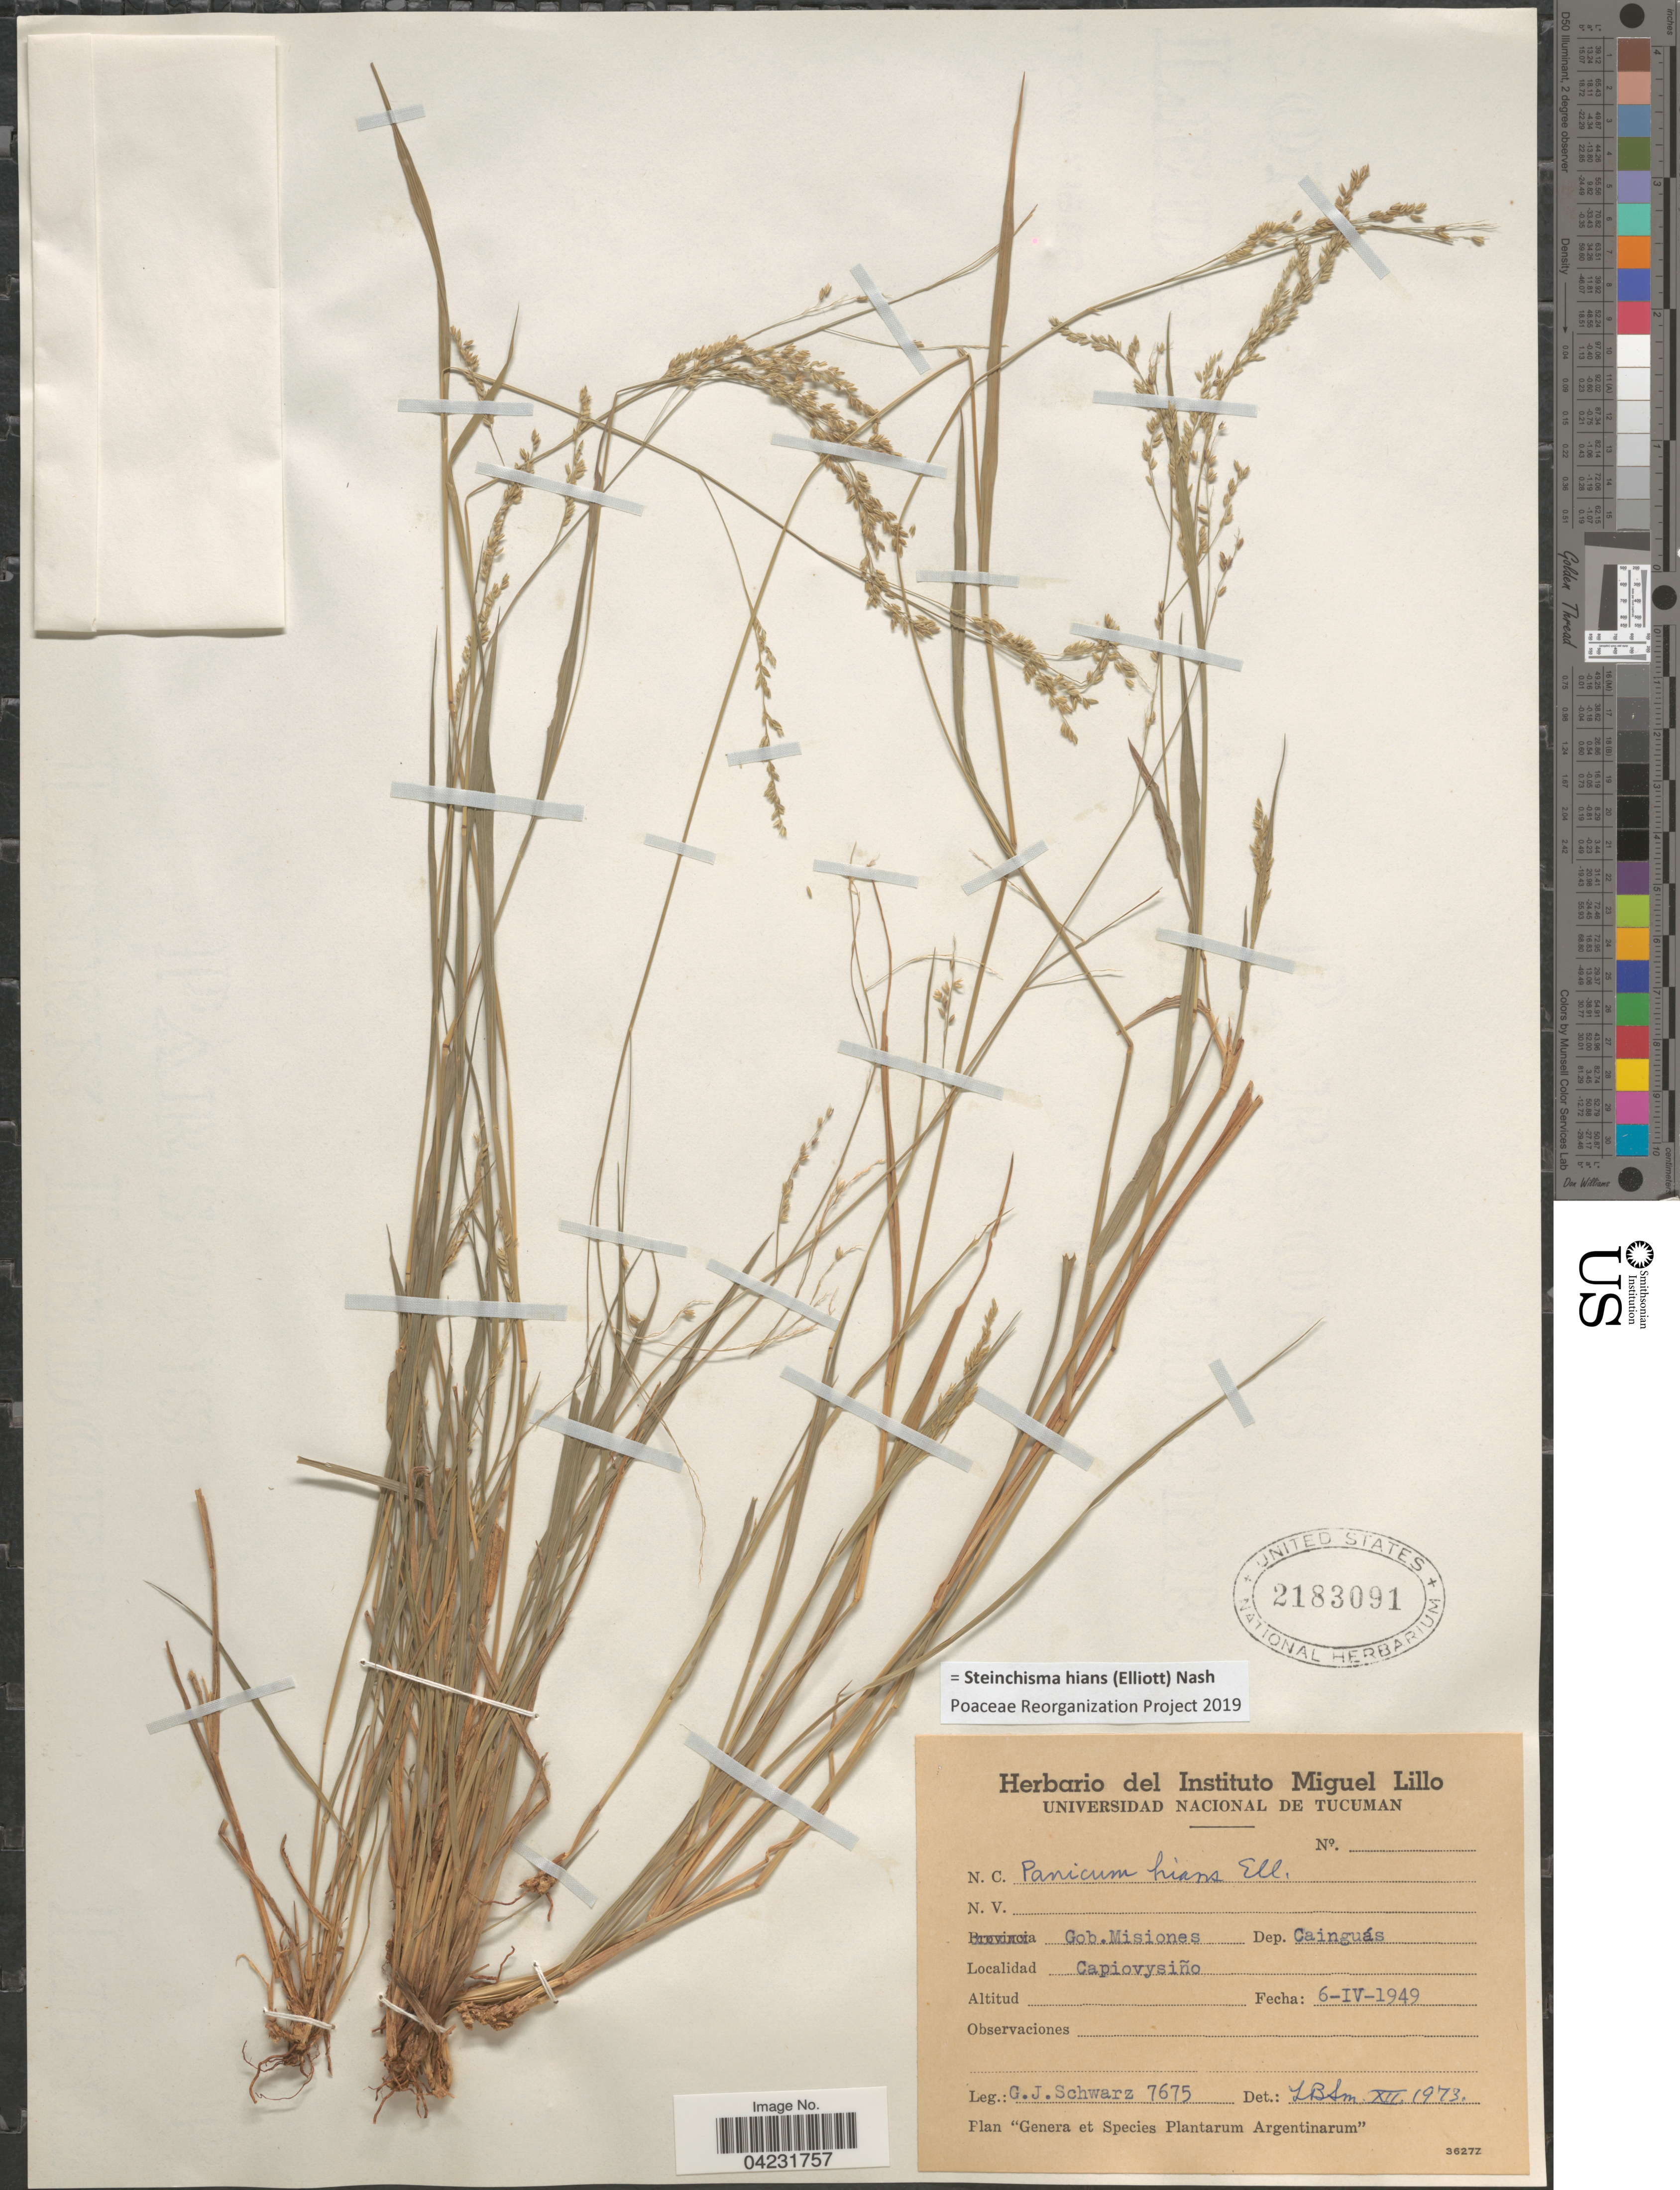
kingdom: Plantae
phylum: Tracheophyta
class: Liliopsida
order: Poales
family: Poaceae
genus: Steinchisma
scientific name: Steinchisma hians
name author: (Elliott) Nash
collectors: G. J. Schwarz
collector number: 7675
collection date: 1949-04-06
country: Argentina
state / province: Misiones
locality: Gob. Misiones. Dep. Cainguás. Capiovysiño.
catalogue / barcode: US 2183091